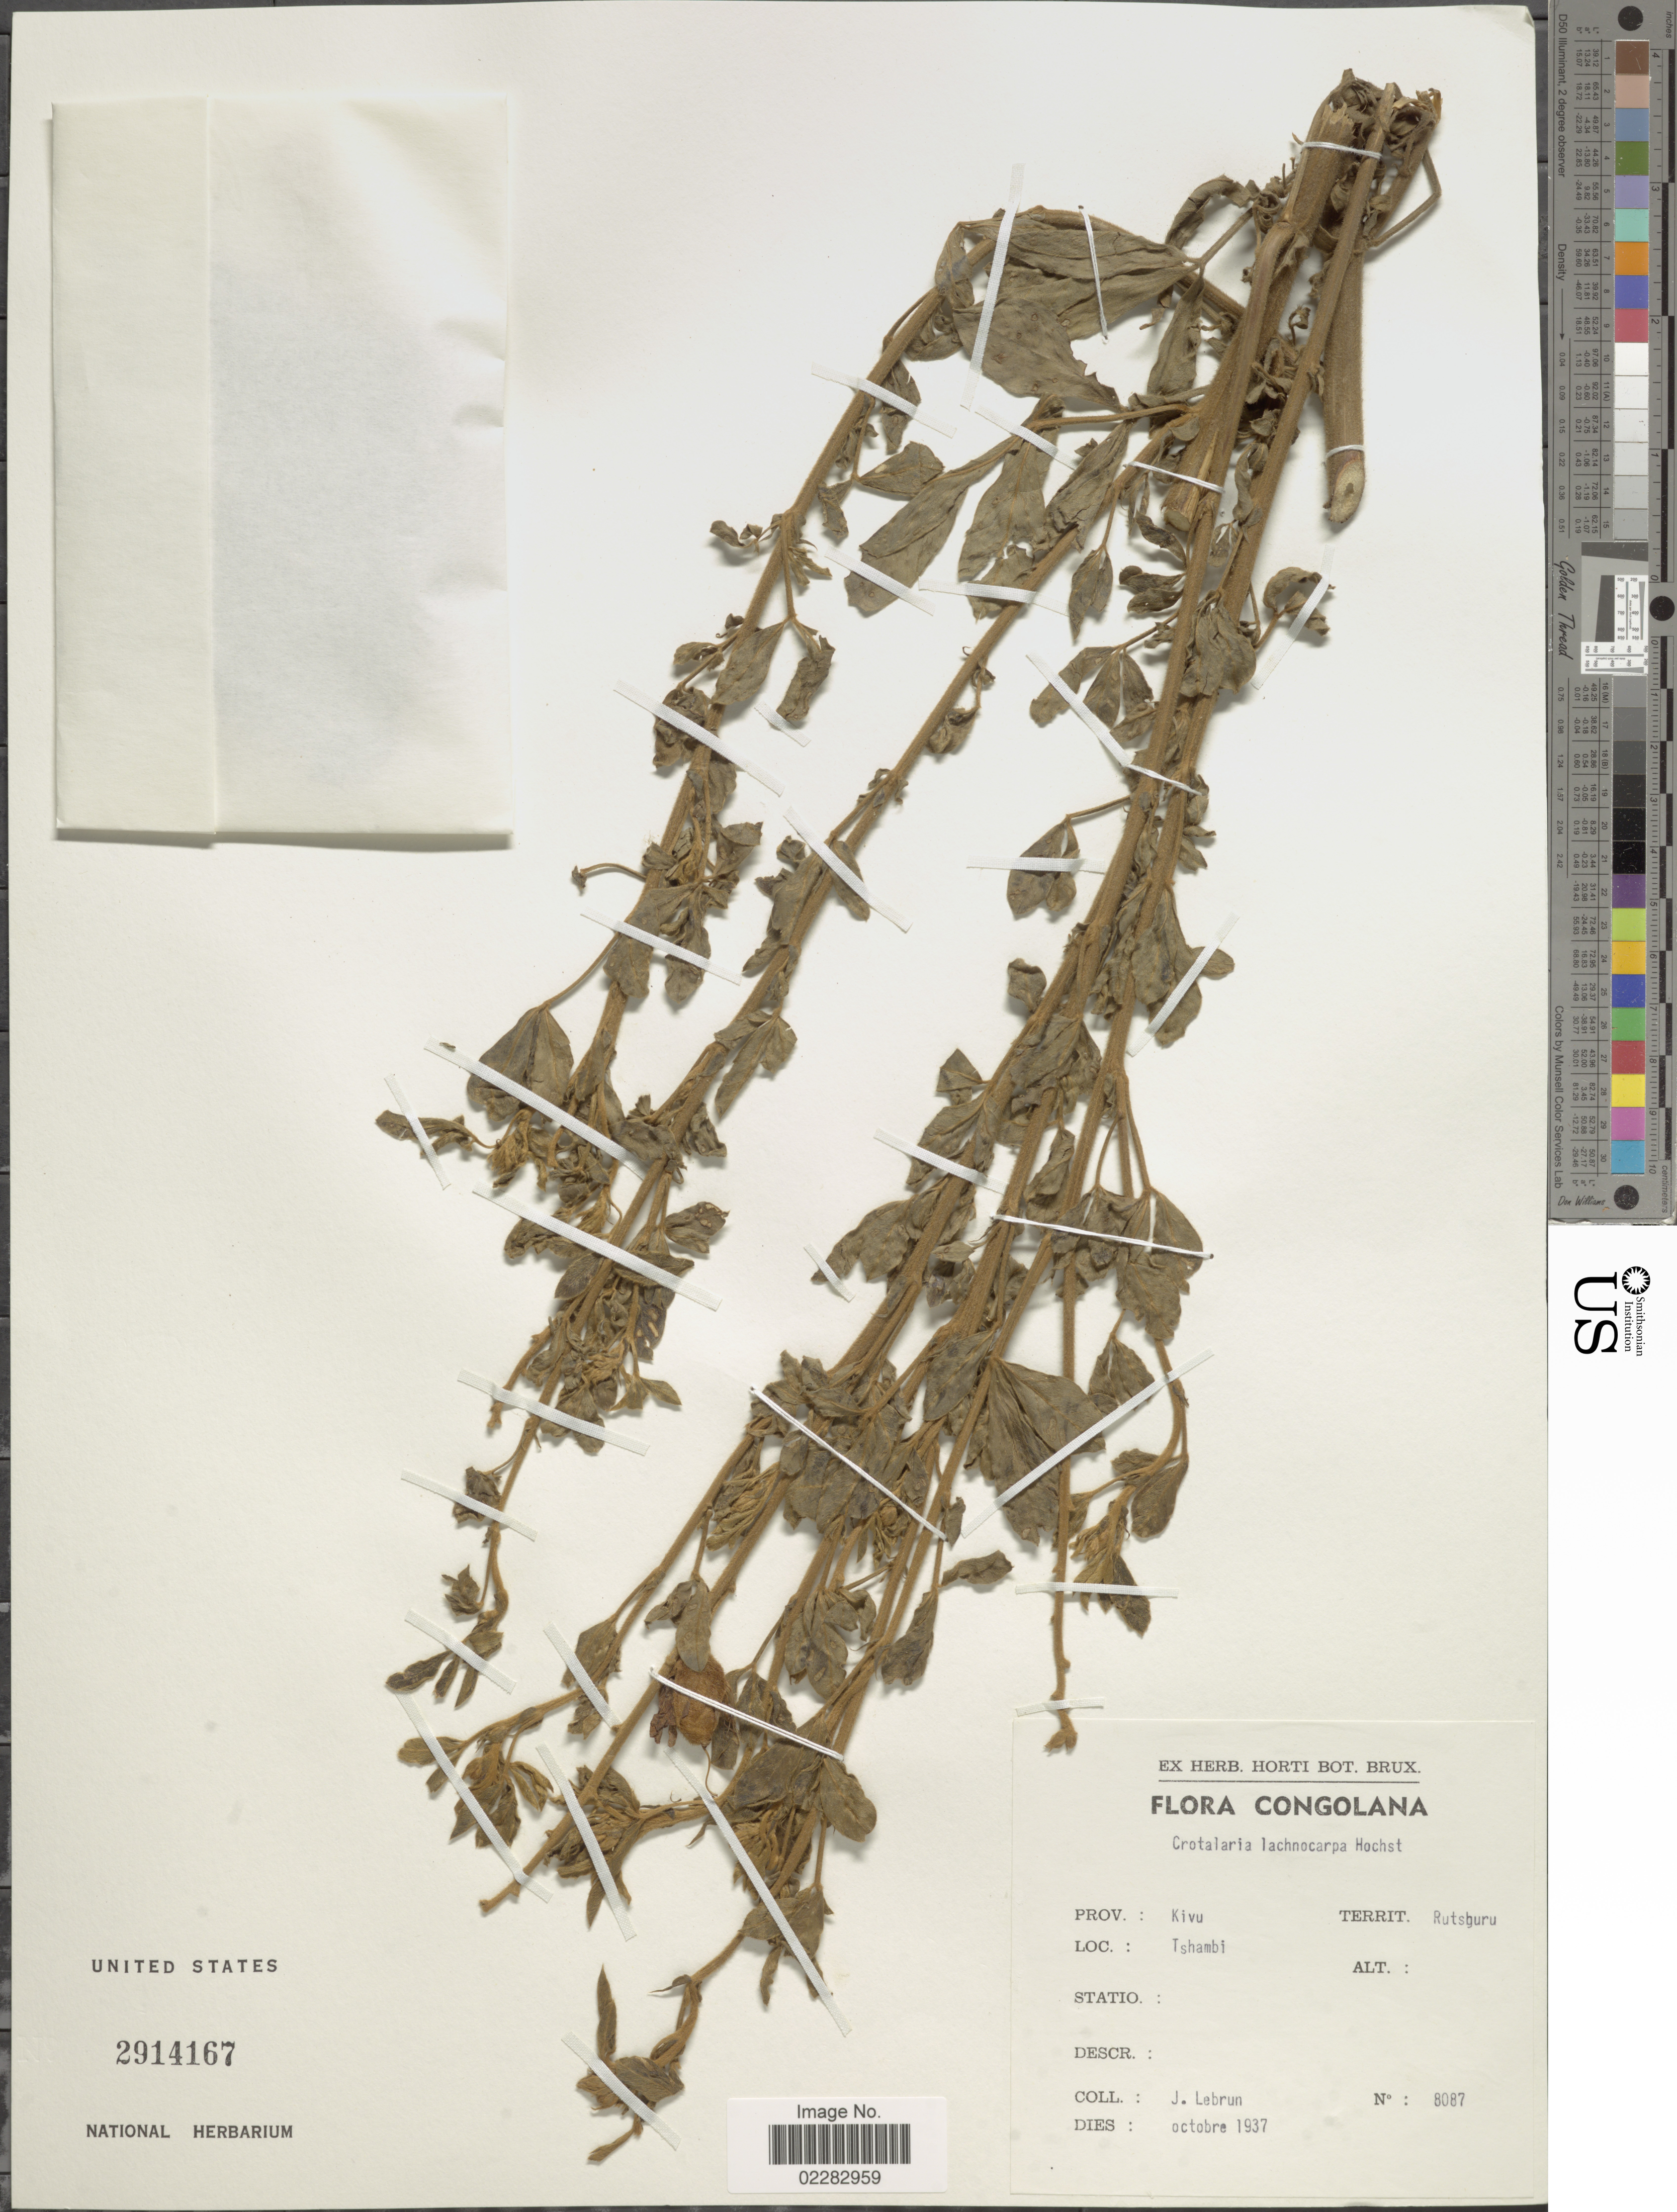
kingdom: Plantae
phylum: Tracheophyta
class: Magnoliopsida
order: Fabales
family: Fabaceae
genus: Crotalaria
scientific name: Crotalaria lachnocarpa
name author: Hochst. ex Baker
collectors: J. A. Lebrun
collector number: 8087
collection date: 1937-10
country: Congo, Democratic Republic of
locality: Congolana, Prov.: Kivu, Territ. Rutsburu, Tshambi.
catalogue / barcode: US 2914167